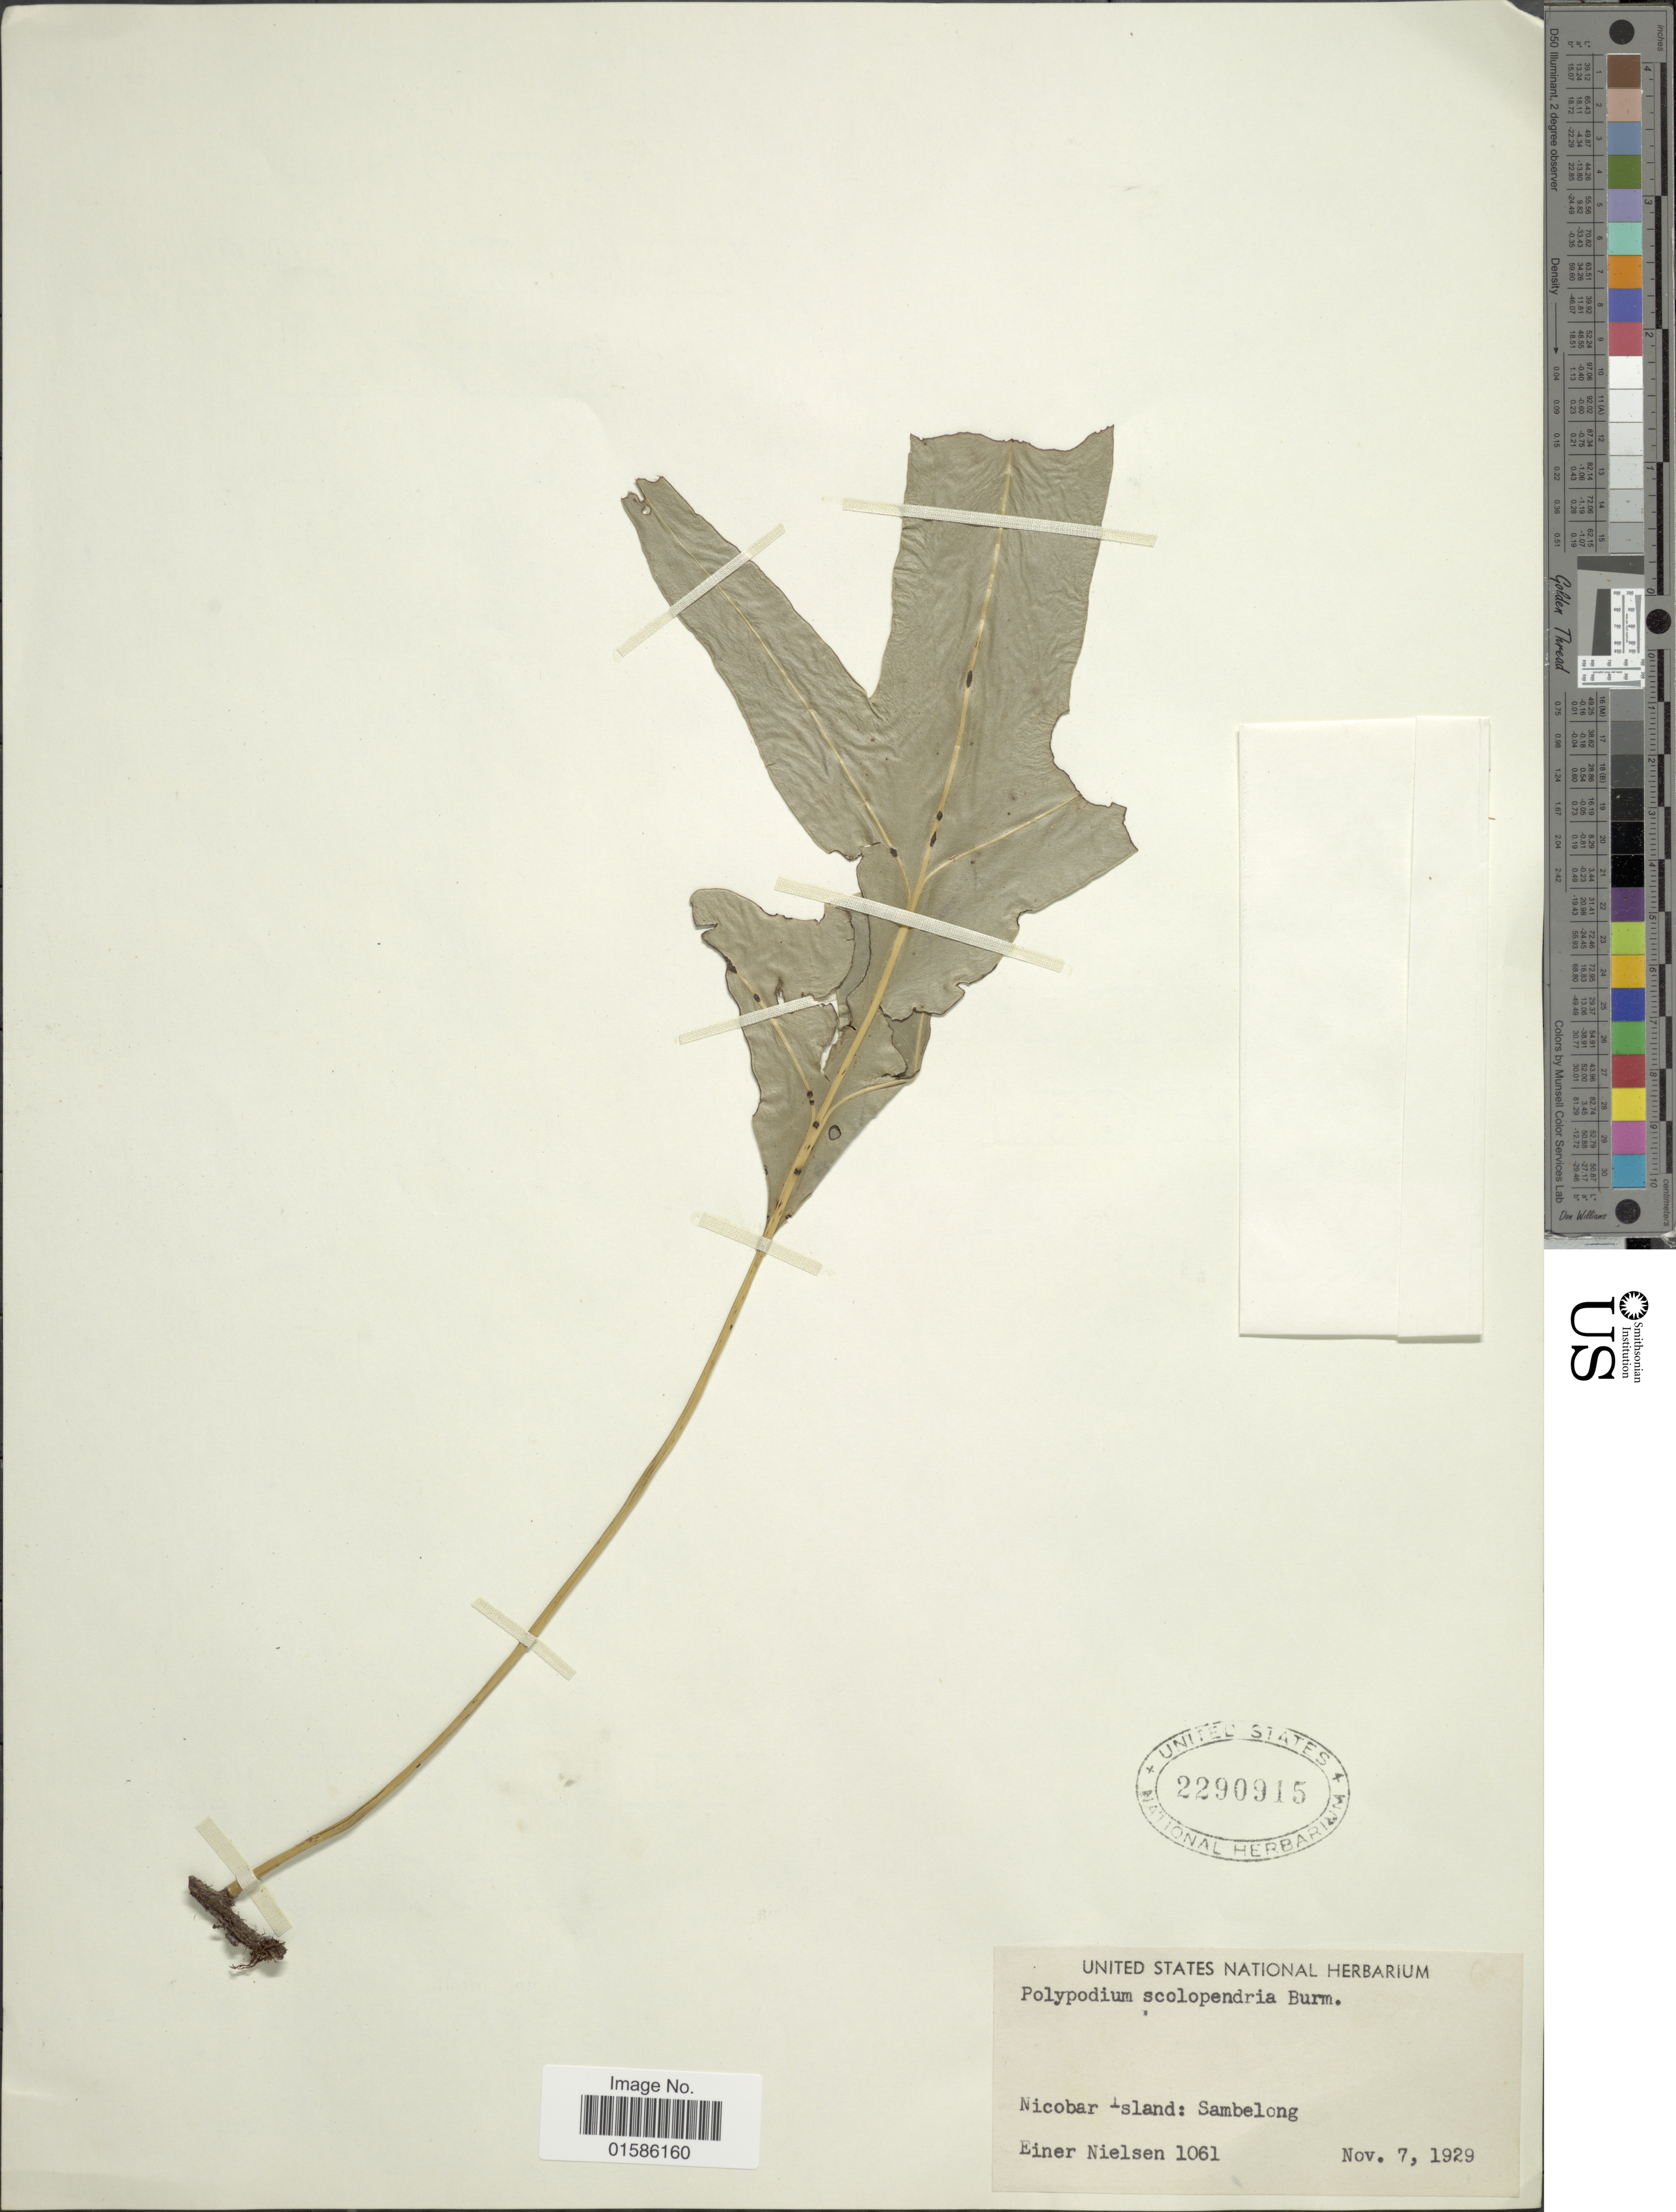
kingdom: Plantae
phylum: Tracheophyta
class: Polypodiopsida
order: Polypodiales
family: Polypodiaceae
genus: Microsorum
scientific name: Microsorum scolopendria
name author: (Burm. f.) Copel.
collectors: E. Nielsen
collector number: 1061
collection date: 1929-11-07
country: India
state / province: Andaman and Nicobar Islands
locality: Nicobar Island: Sambelong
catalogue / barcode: US 2290915